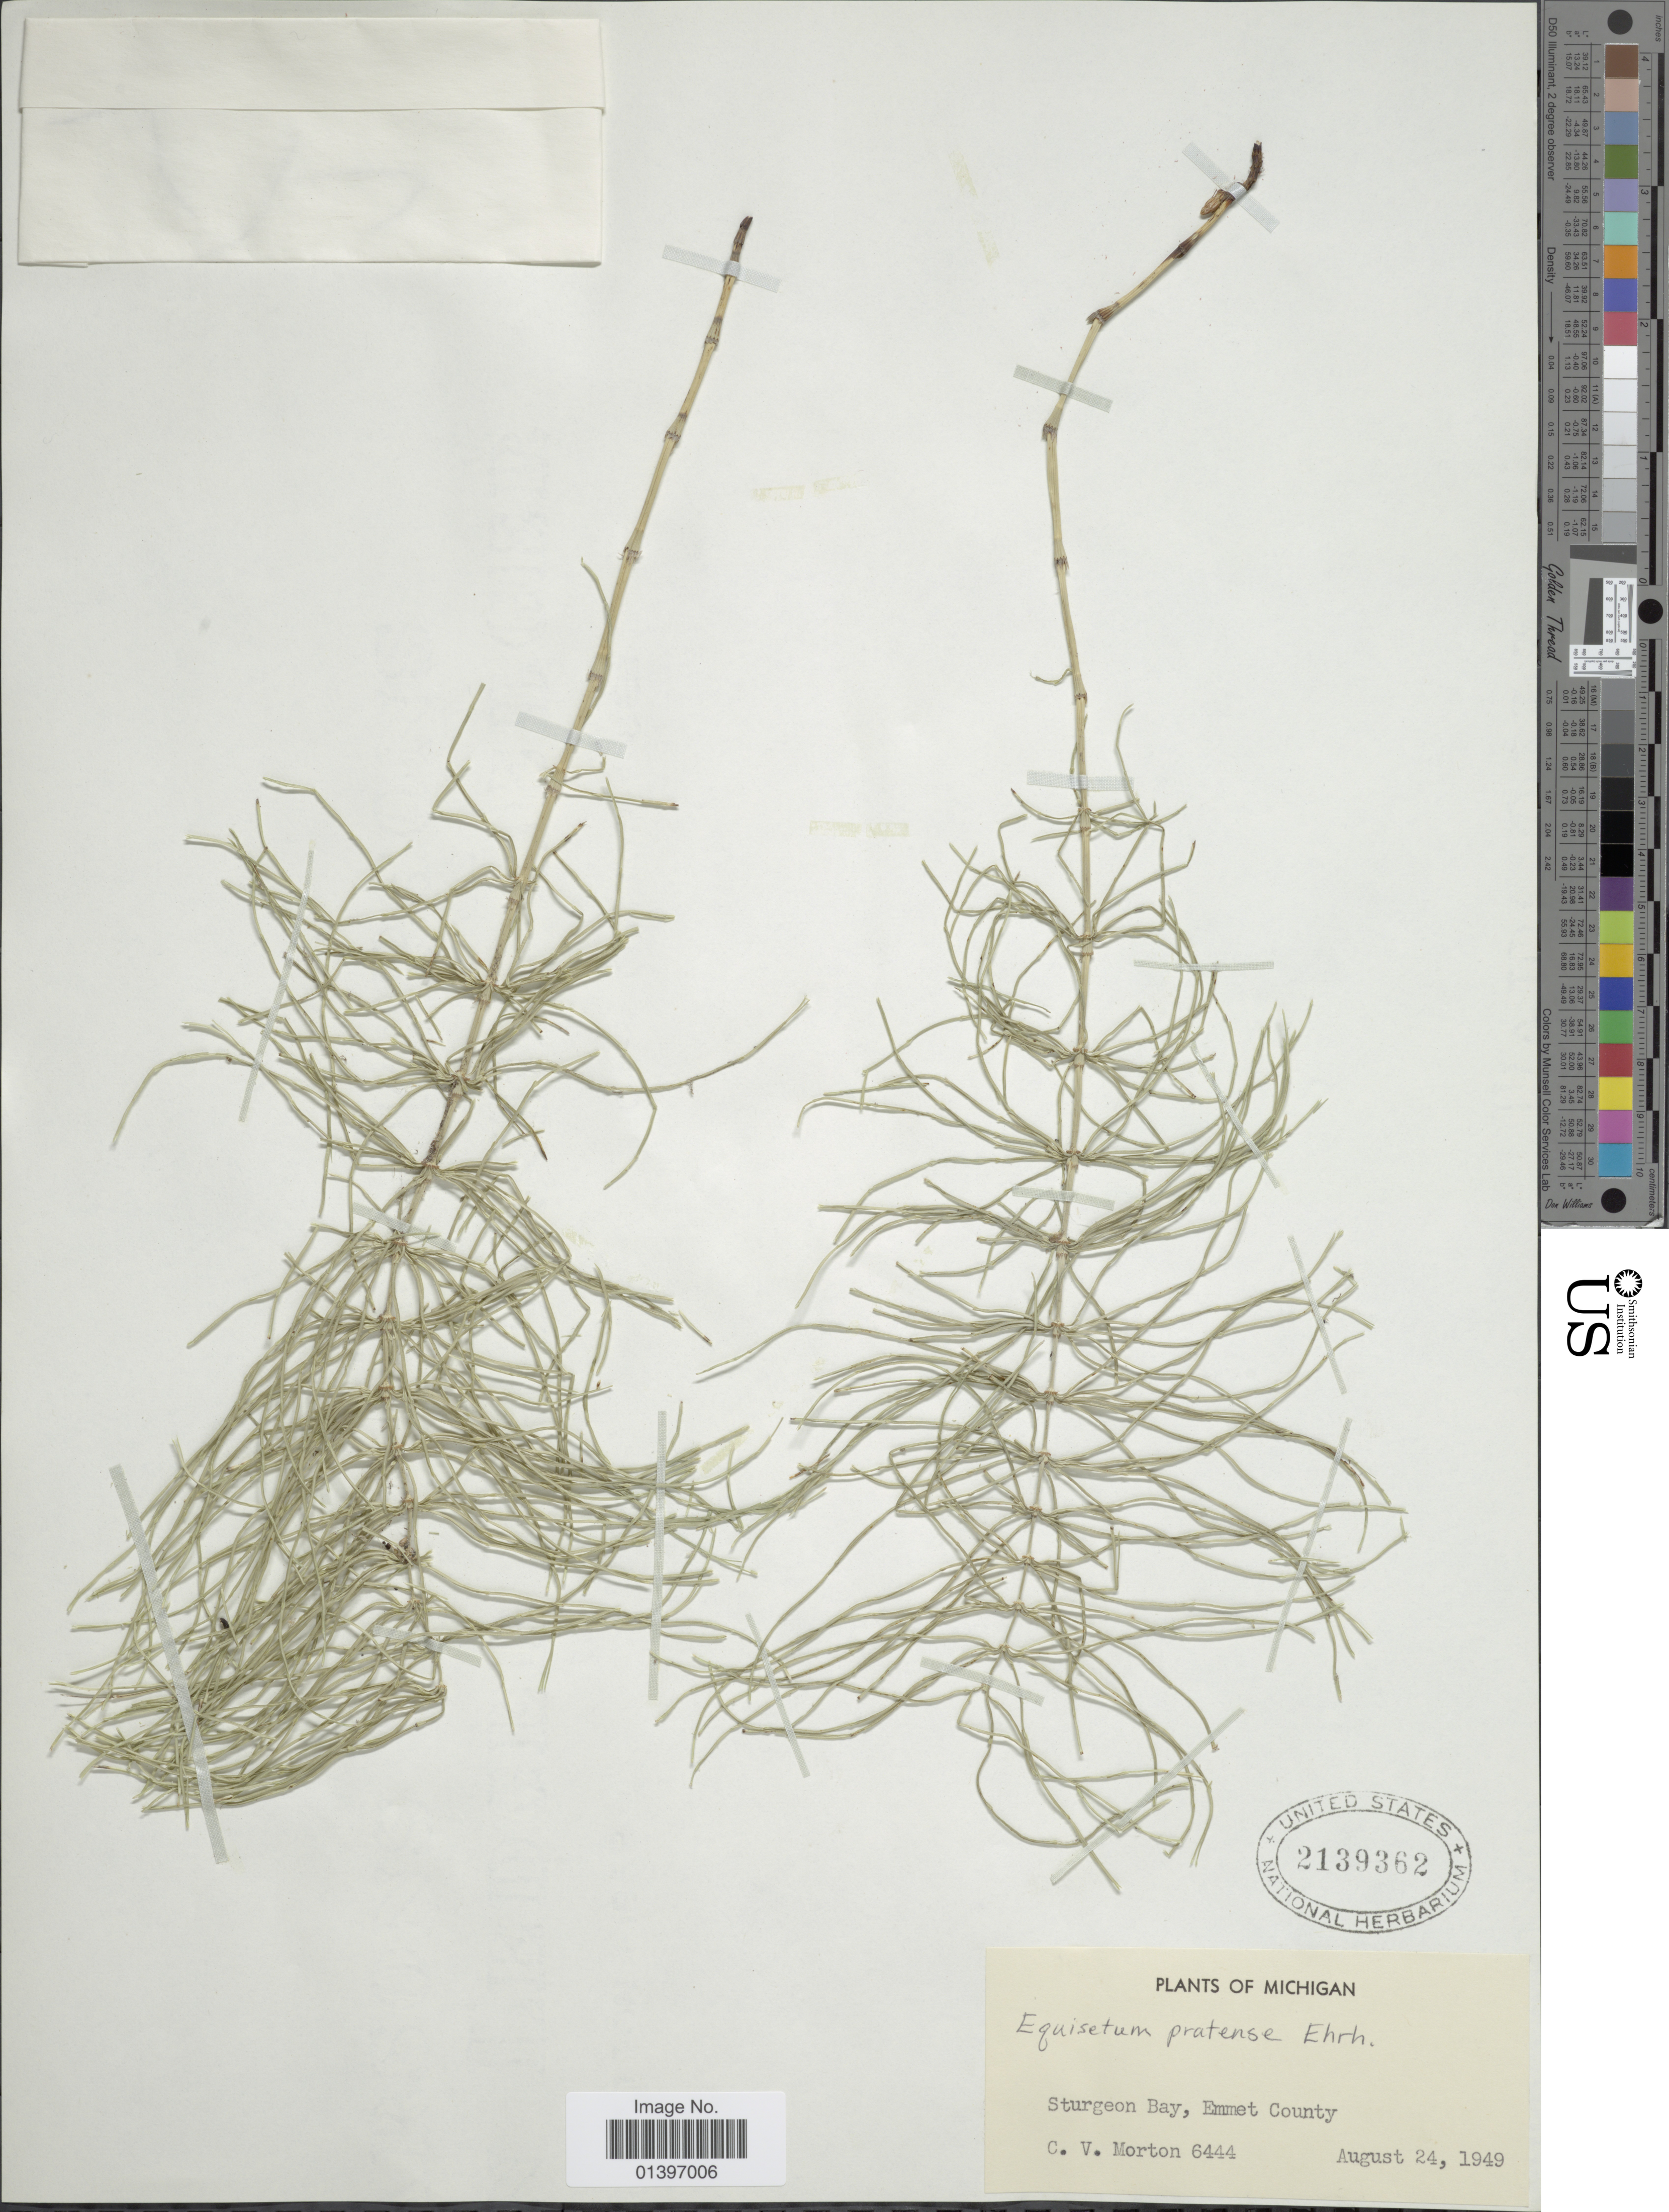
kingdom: Plantae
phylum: Tracheophyta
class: Polypodiopsida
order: Equisetales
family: Equisetaceae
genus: Equisetum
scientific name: Equisetum pratense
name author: Ehrh.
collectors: C. V. Morton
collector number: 6444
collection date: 1949-08-24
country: United States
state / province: Michigan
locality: Sturgeon Bay, Emmet County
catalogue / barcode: US 2139362